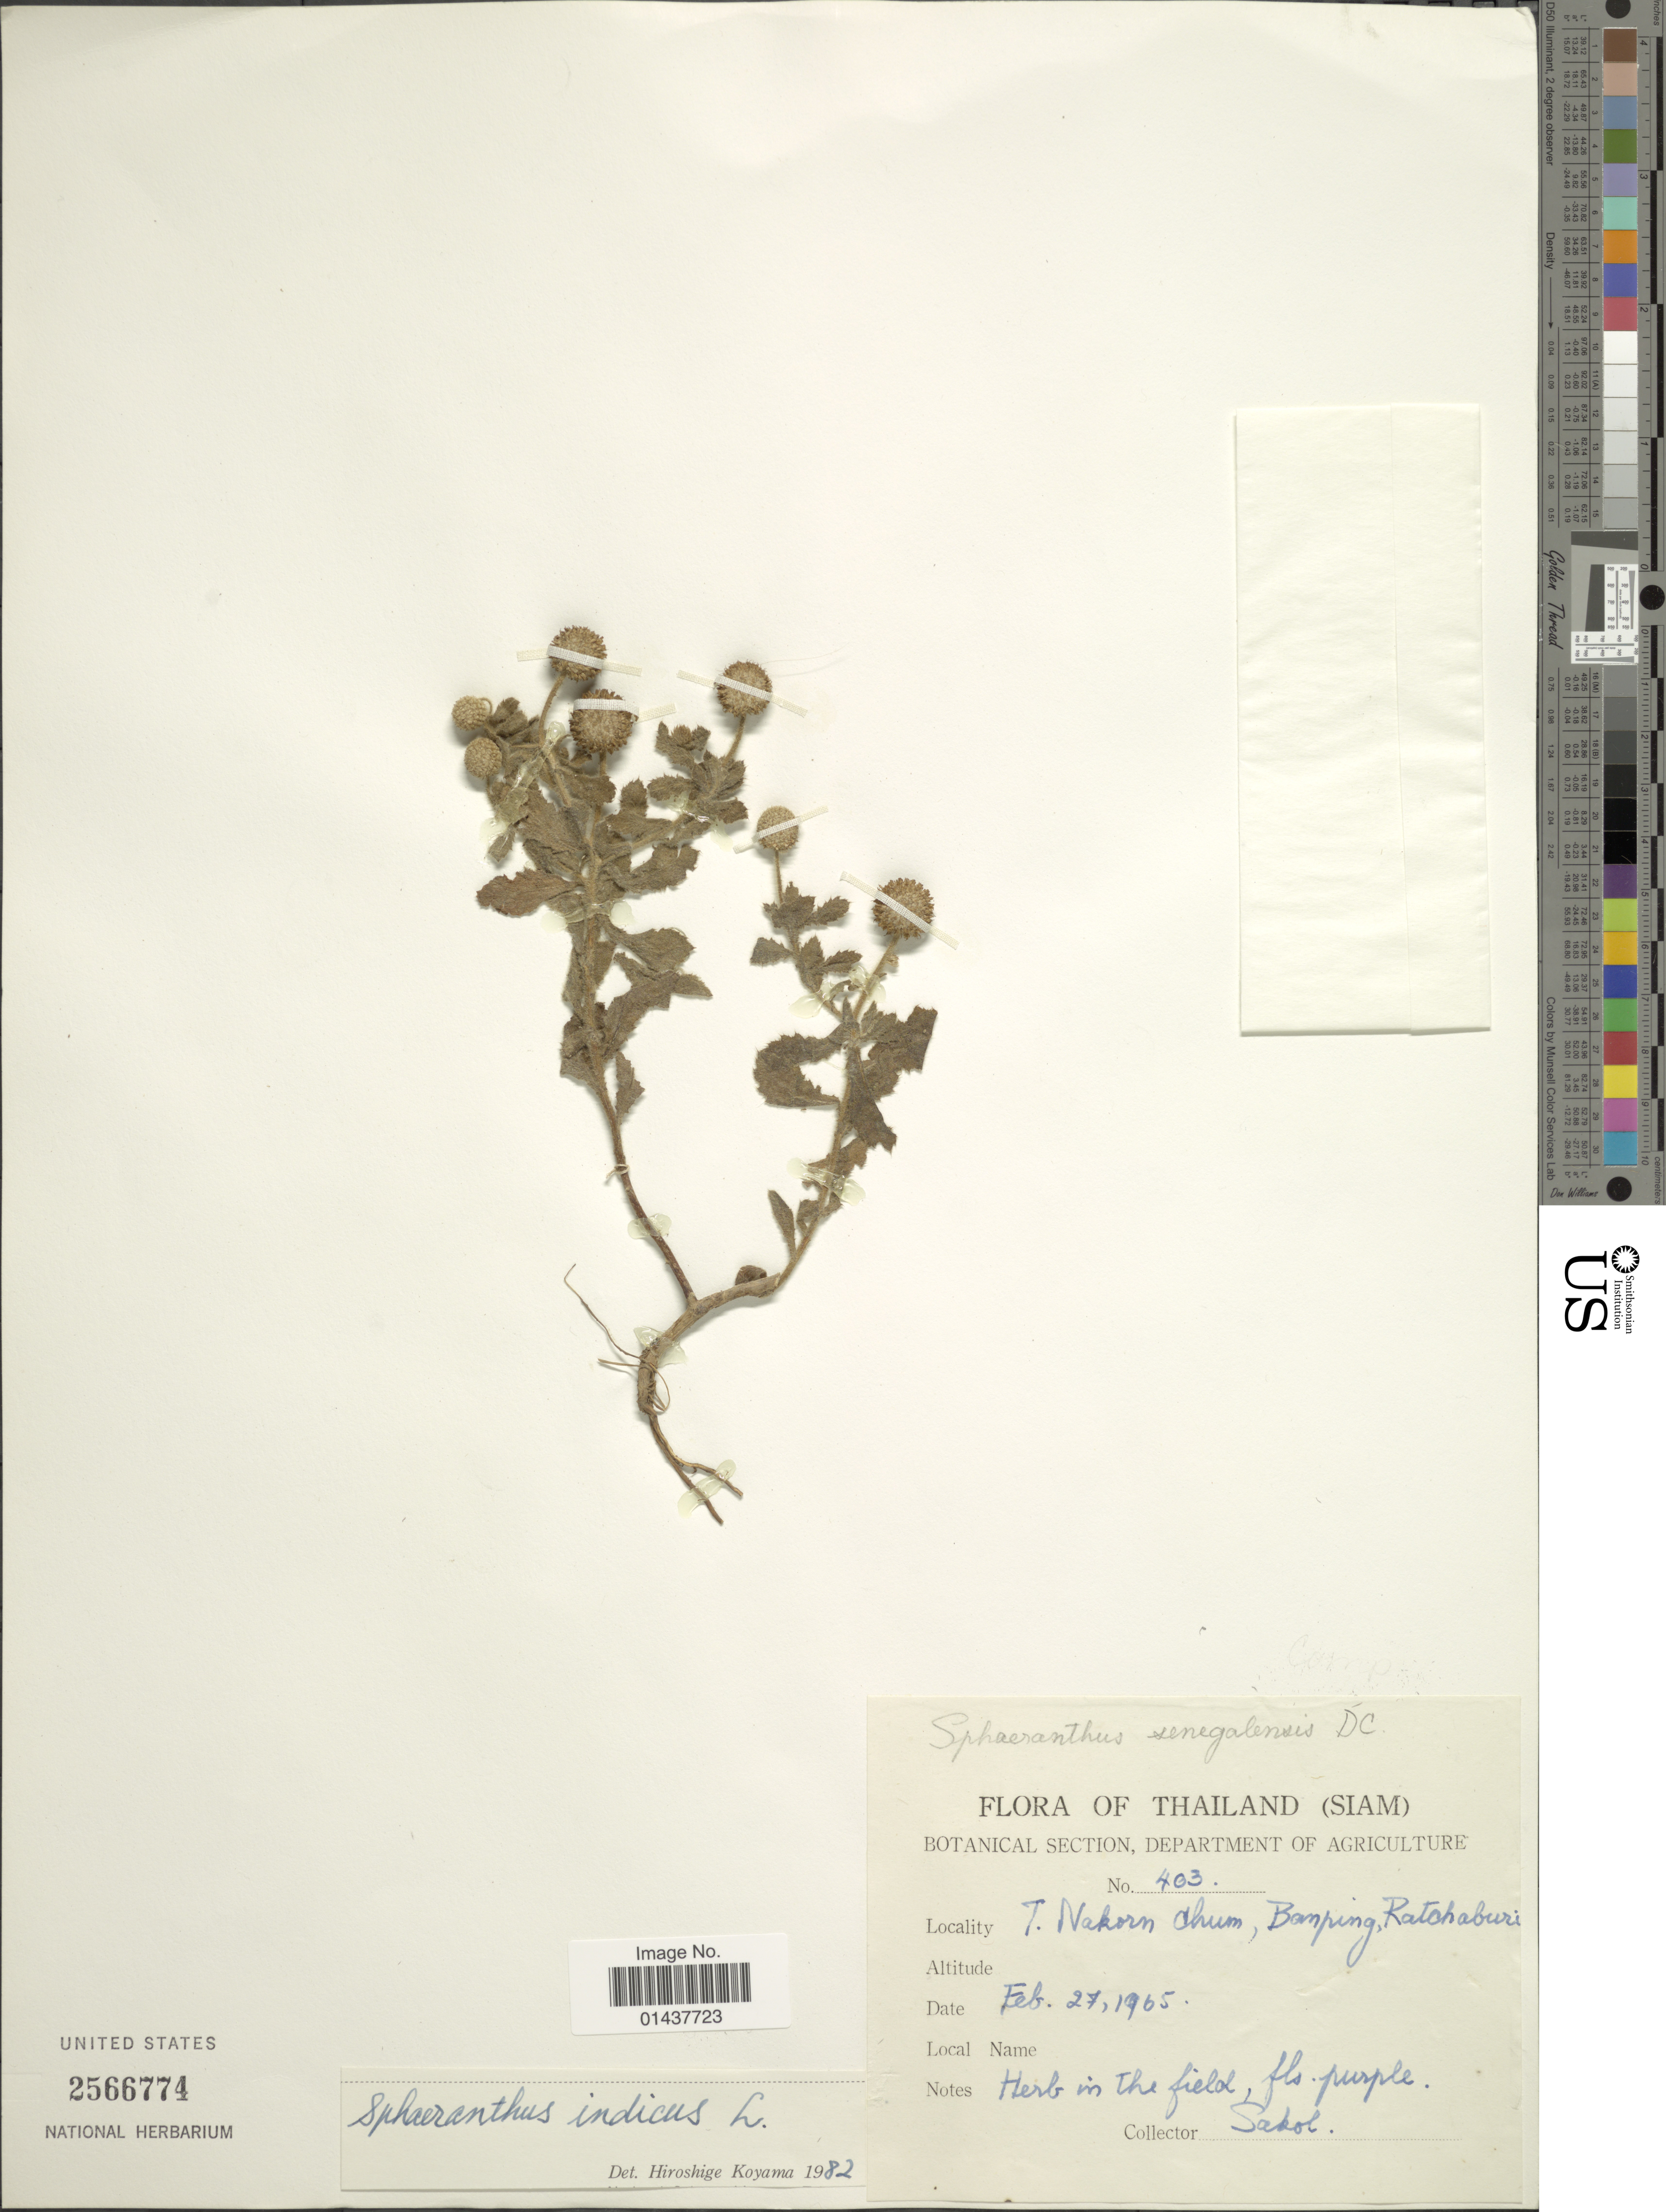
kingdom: Plantae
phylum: Tracheophyta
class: Magnoliopsida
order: Asterales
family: Asteraceae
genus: Sphaeranthus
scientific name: Sphaeranthus indicus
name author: L.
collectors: Sakol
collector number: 403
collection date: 1965-02-27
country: Thailand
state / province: Ratchaburi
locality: (Siam), T. Nakorn Chum, Bamping, Ratchaburi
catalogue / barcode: US 2566774